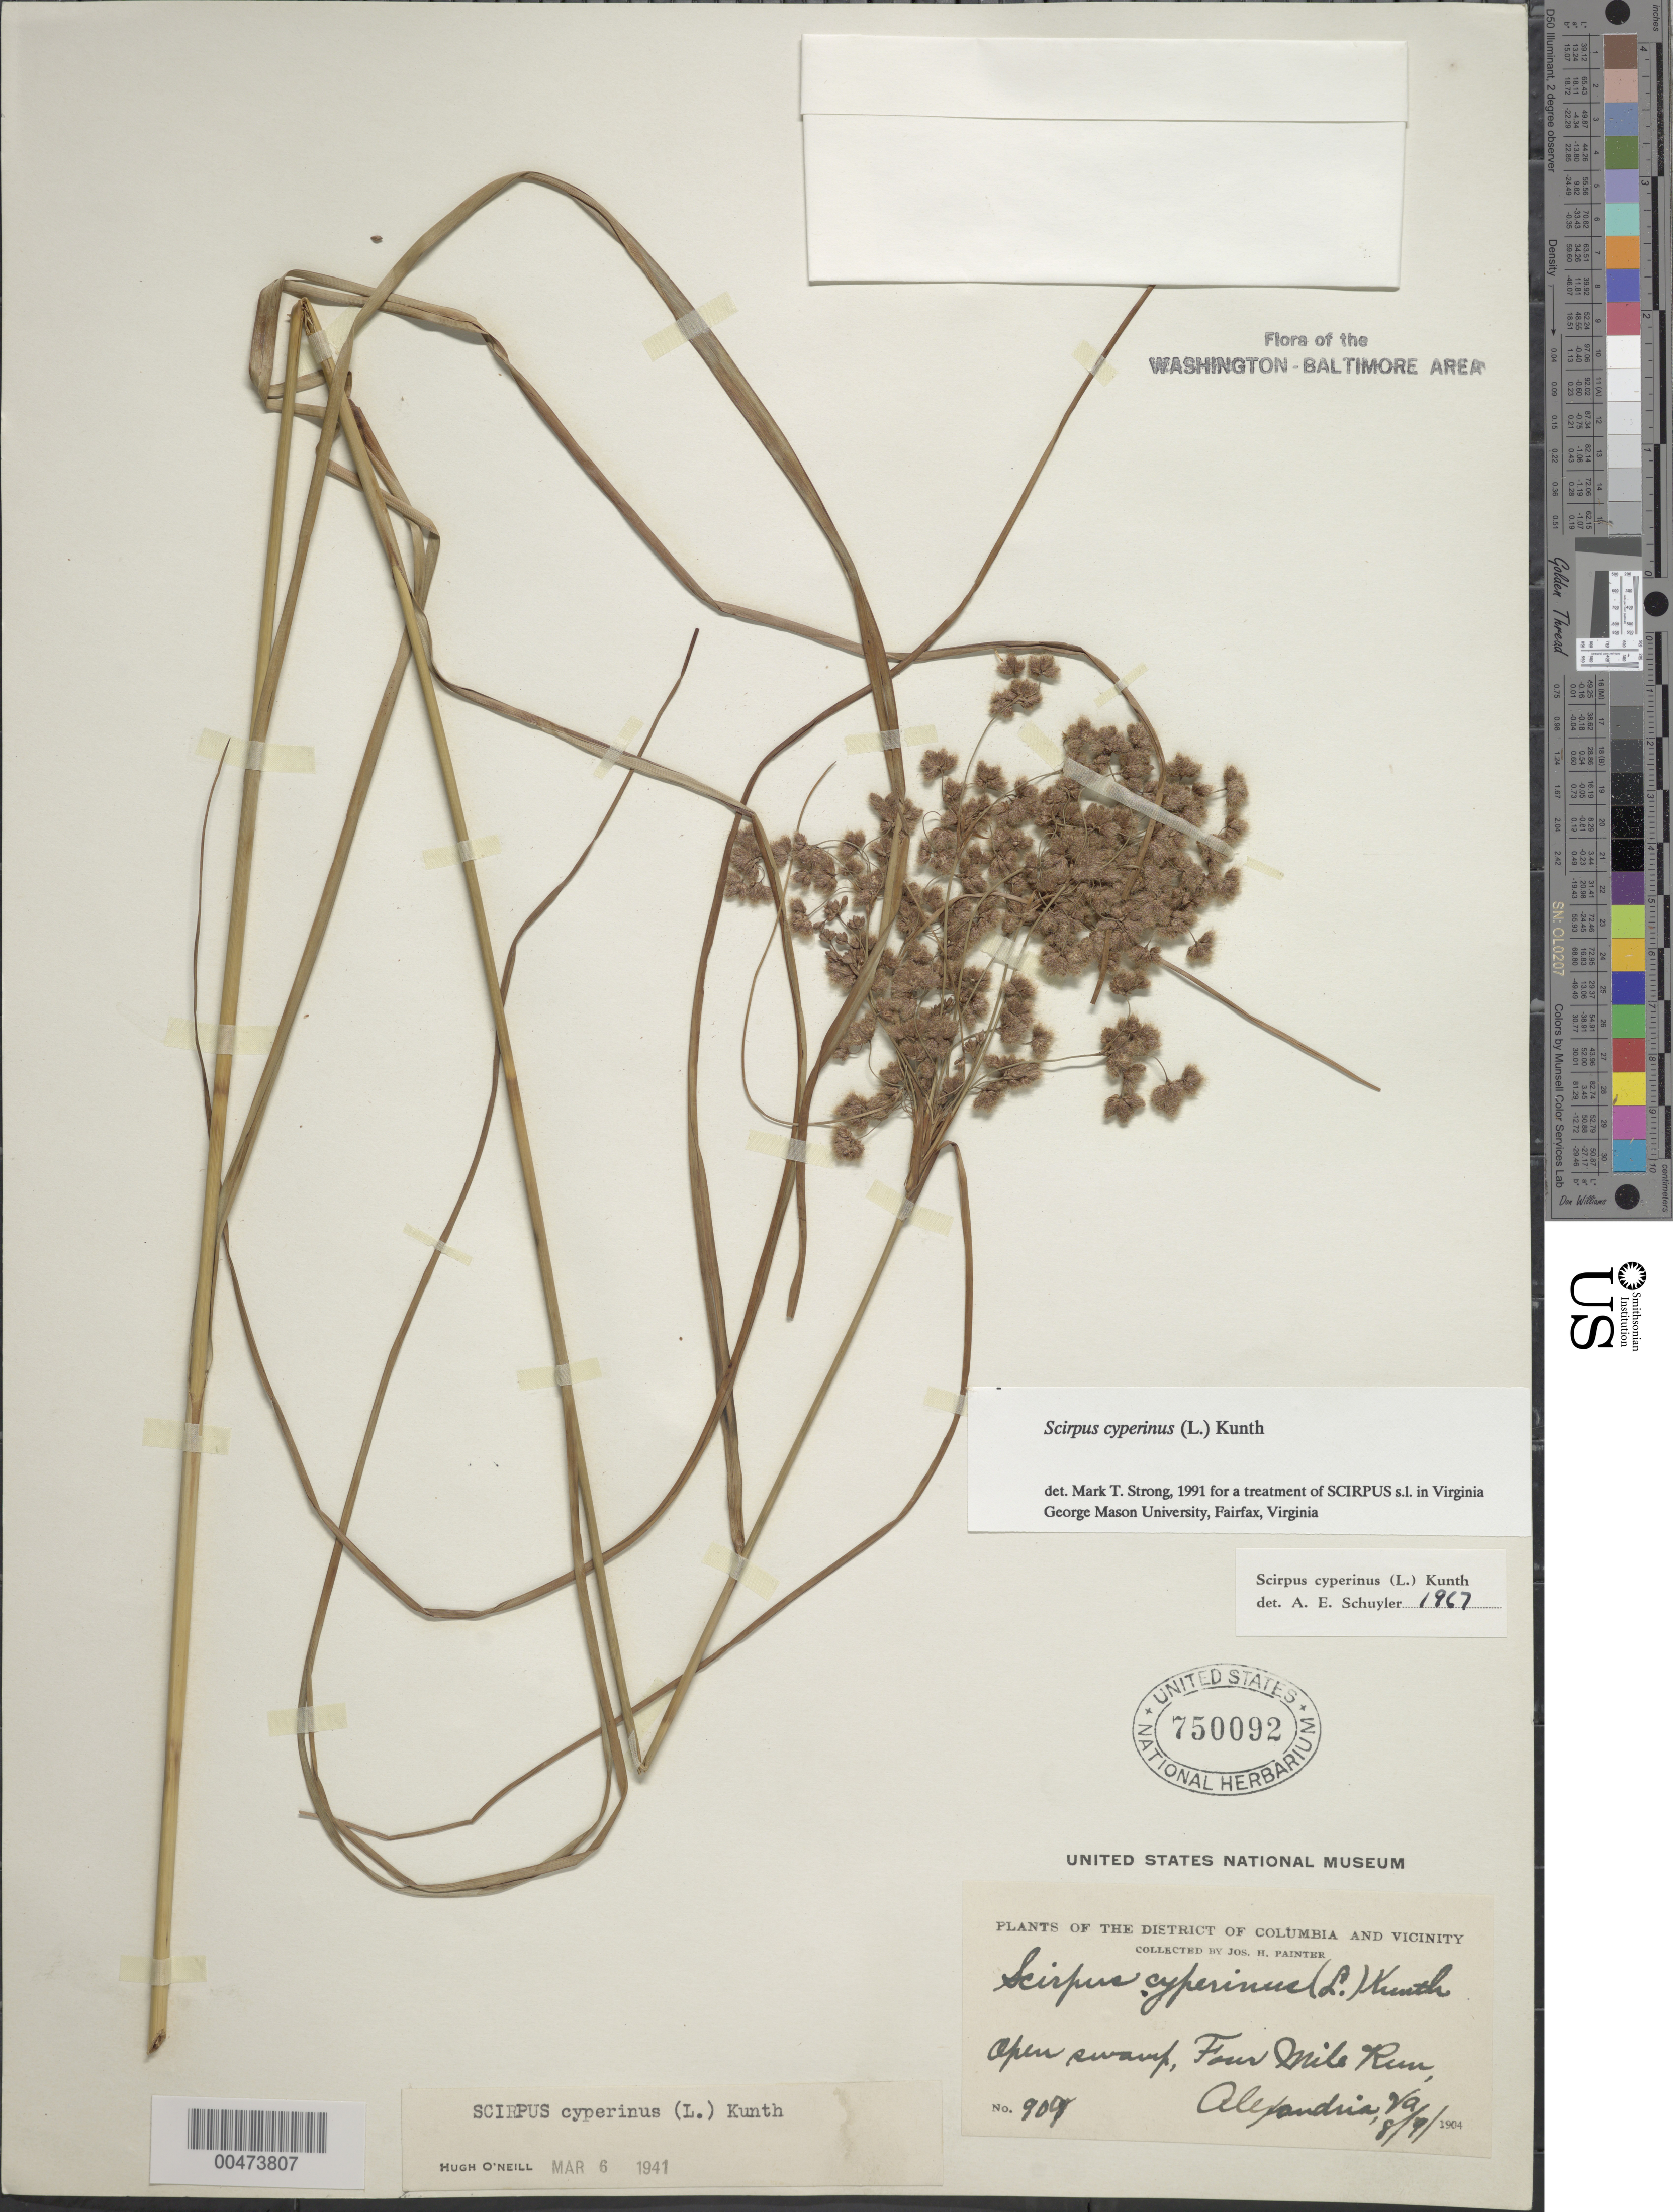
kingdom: Plantae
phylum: Tracheophyta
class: Liliopsida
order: Poales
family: Cyperaceae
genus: Scirpus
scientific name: Scirpus cyperinus (L.) Kunth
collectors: J. H. Painter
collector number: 909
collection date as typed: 08 Sep 1904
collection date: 1904-09-08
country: United States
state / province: Virginia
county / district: Arlington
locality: Four Mile Run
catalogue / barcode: US 750092